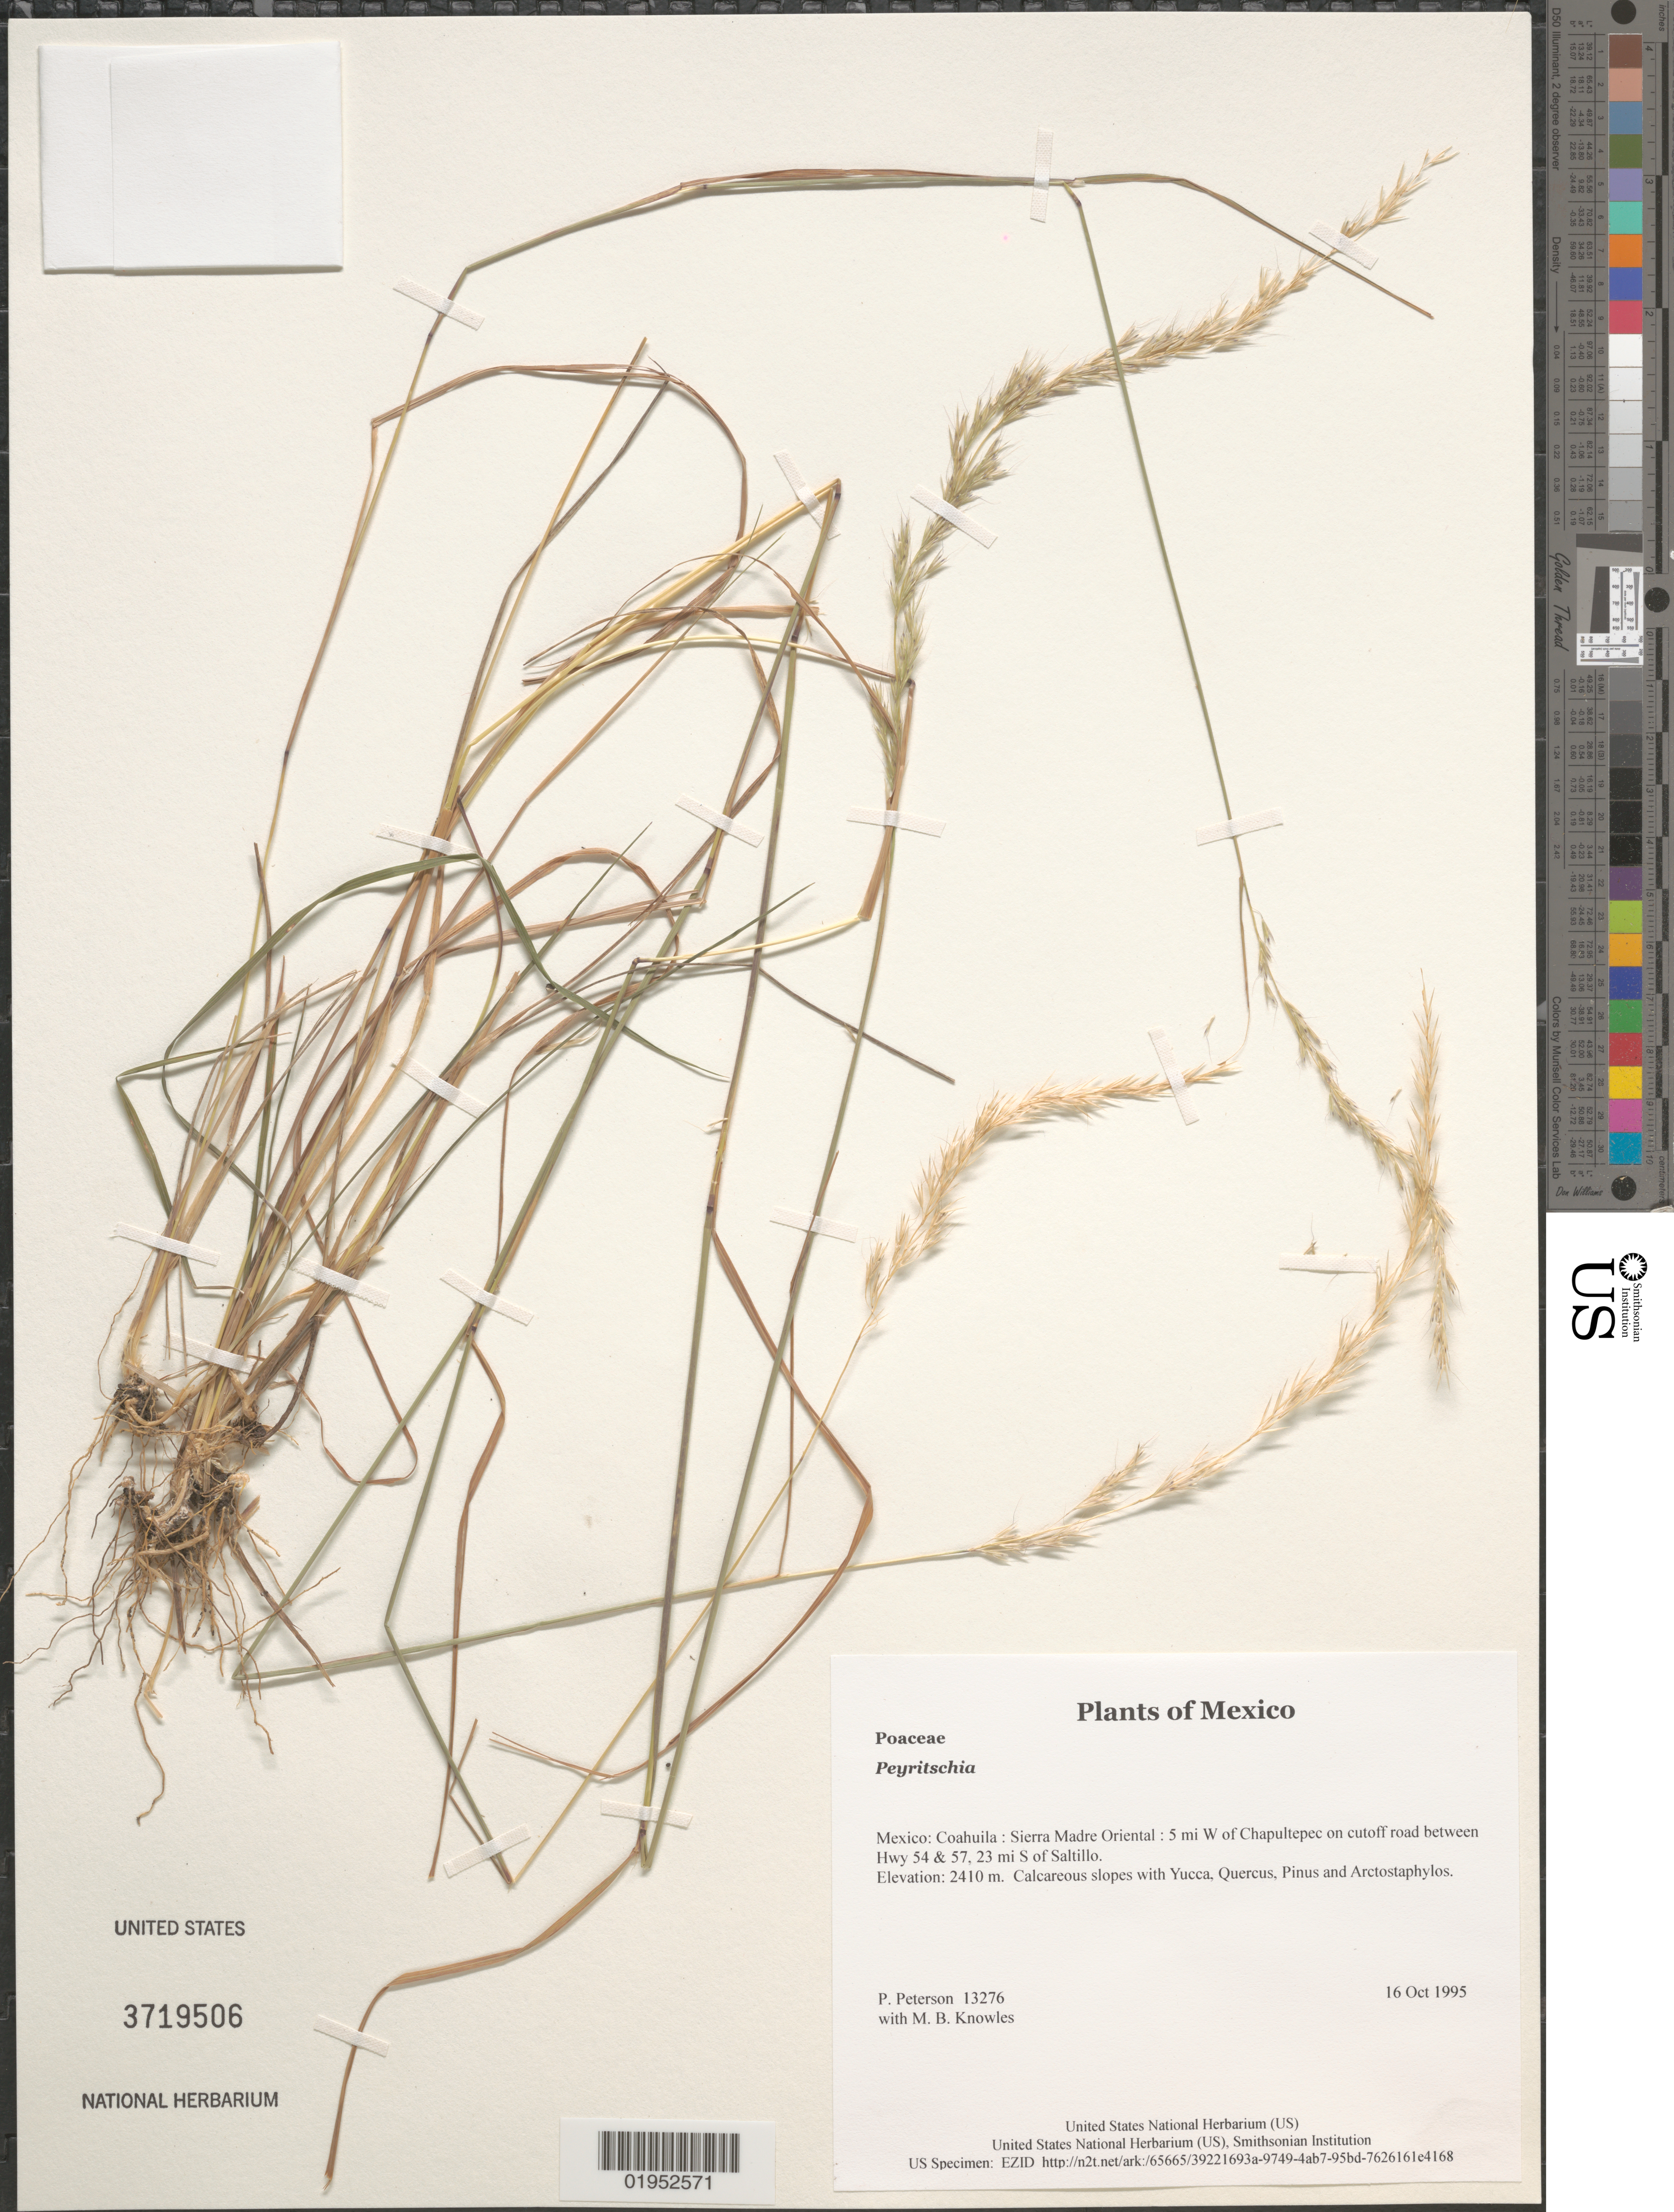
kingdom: Plantae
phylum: Tracheophyta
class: Liliopsida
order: Poales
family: Poaceae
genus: Peyritschia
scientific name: Peyritschia sp.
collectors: P. M. Peterson & M. B. Knowles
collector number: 13276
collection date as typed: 16 Oct 1995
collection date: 1995-10-16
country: Mexico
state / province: Coahuila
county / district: Sierra Madre Oriental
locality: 5 mi W of Chapultepec on cutoff road between Hwy 54 & 57, 23 mi S of Saltillo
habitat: Calcareous slopes with Yucca, Quercus, Pinus and Arctostaphylos.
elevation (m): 2410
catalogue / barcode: US 3719506